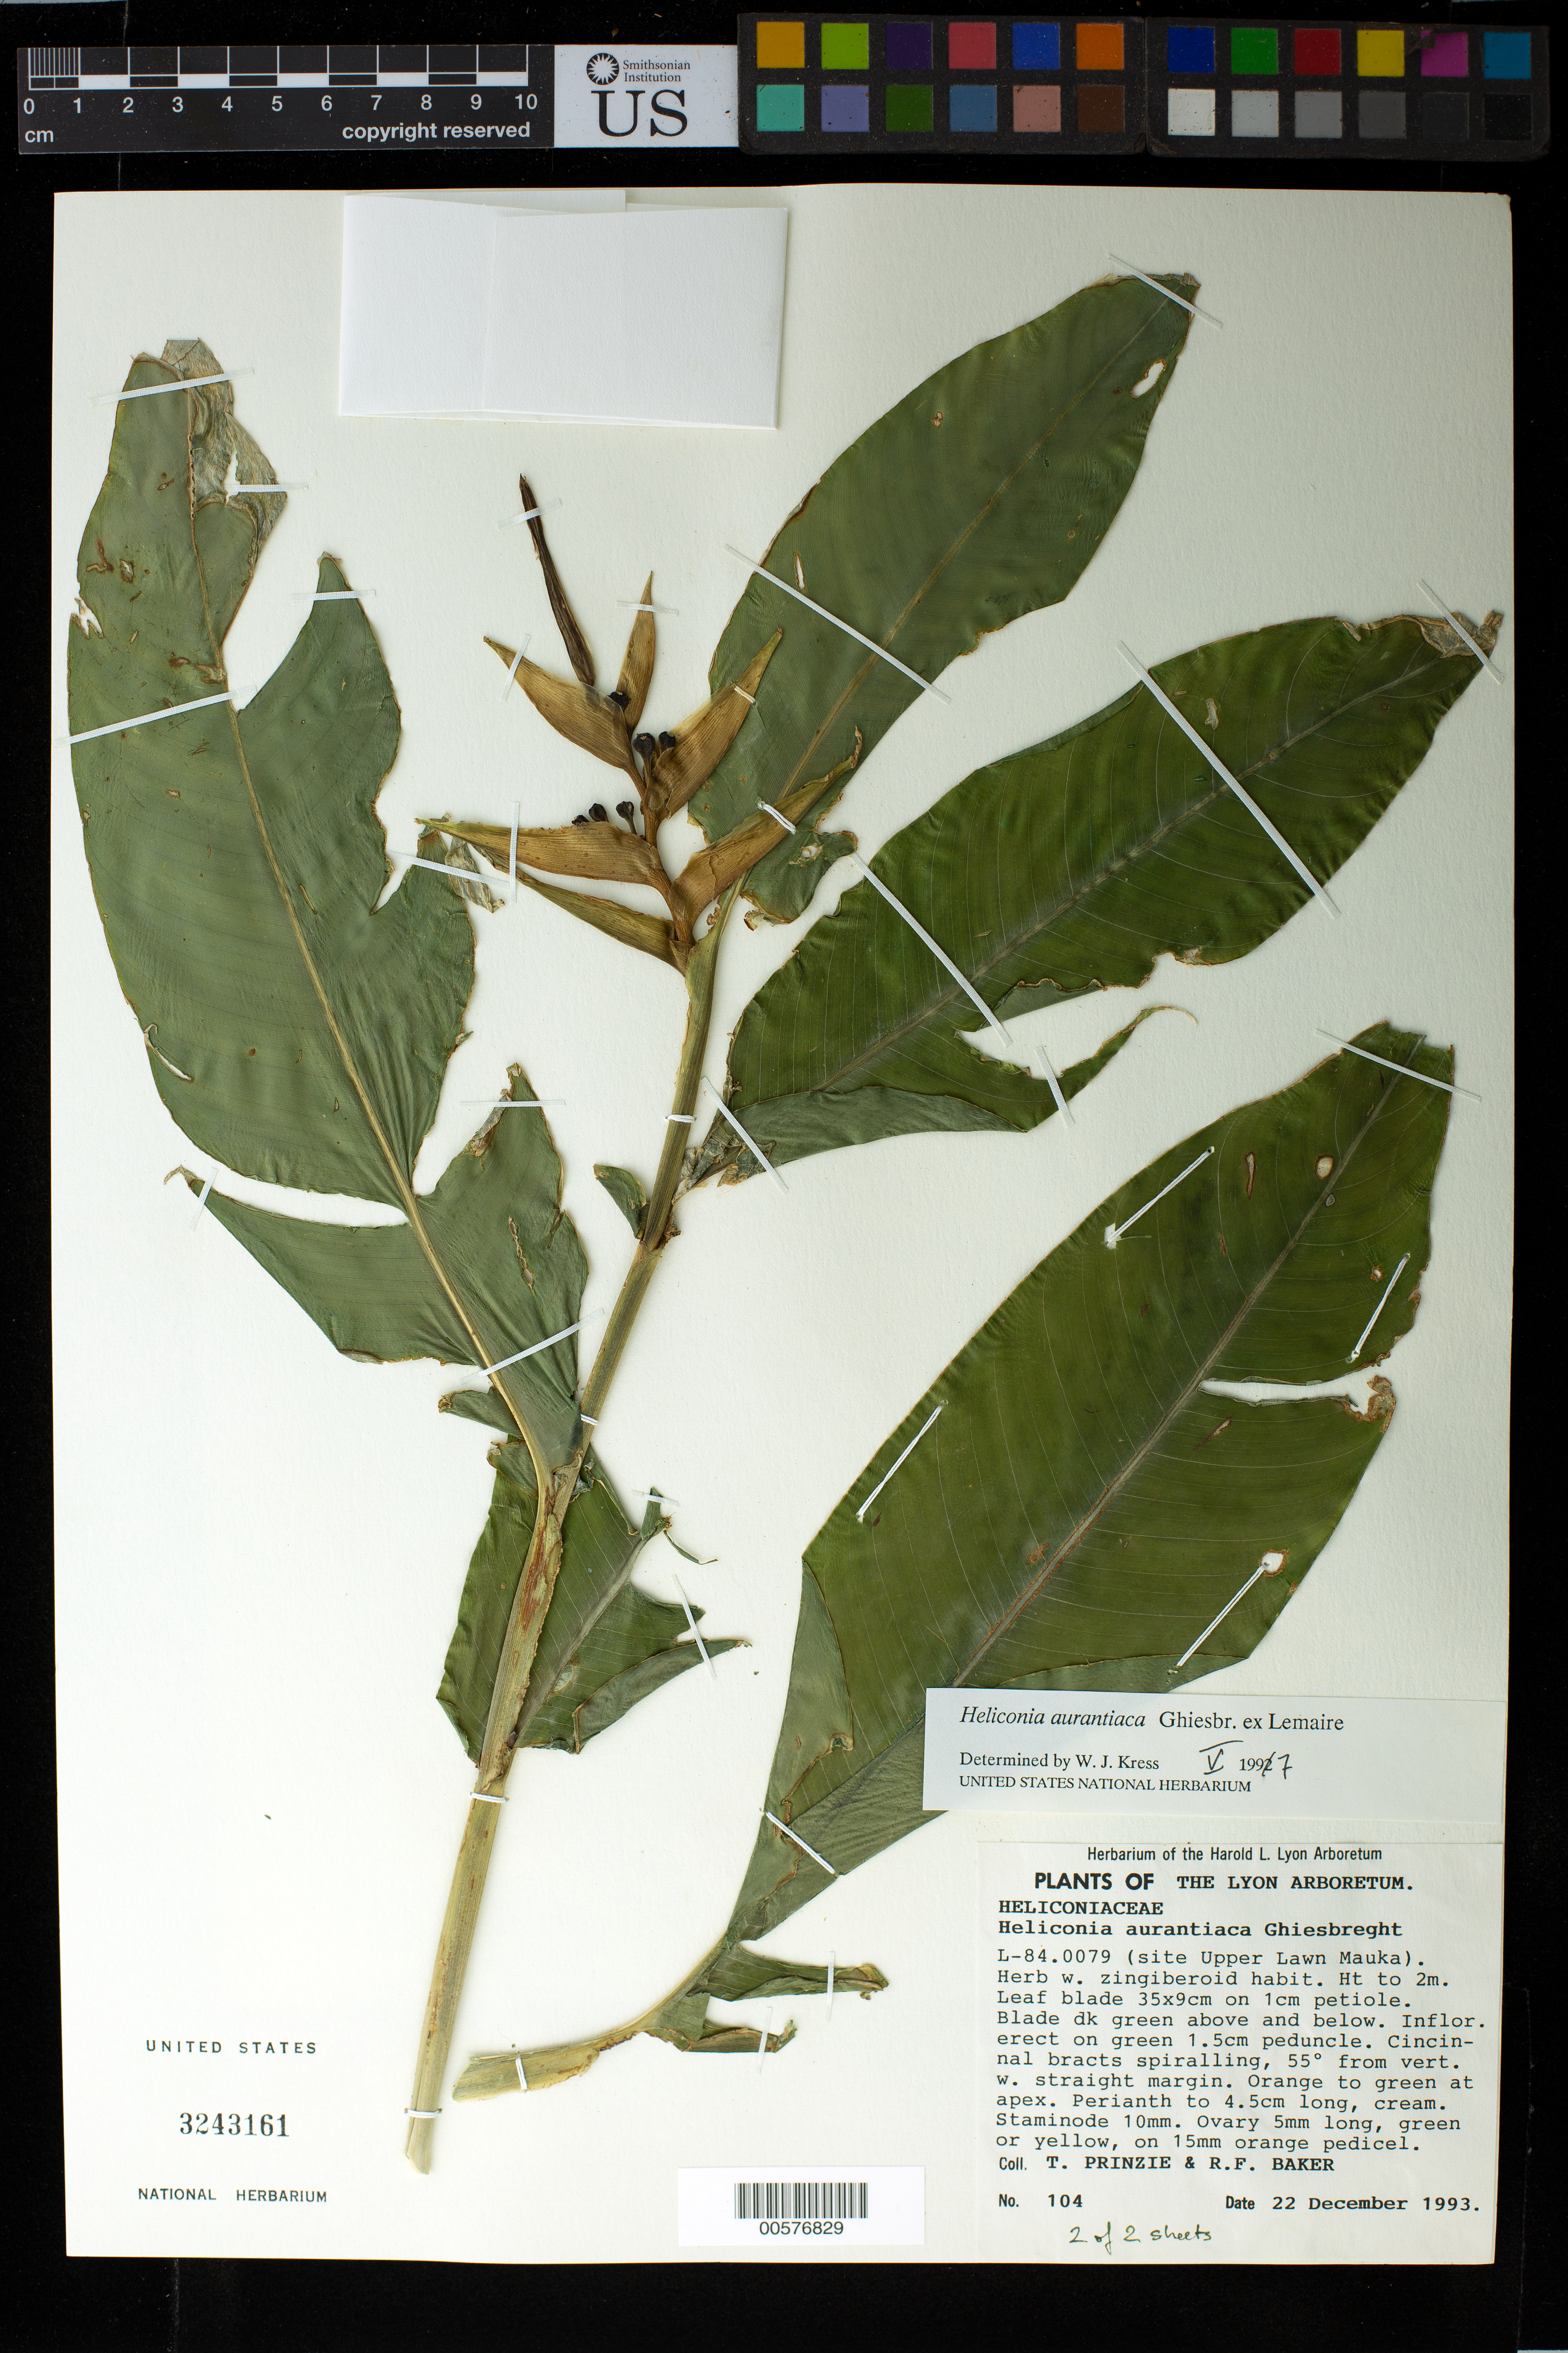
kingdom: Plantae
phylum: Tracheophyta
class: Liliopsida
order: Zingiberales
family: Heliconiaceae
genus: Heliconia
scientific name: Heliconia aurantiaca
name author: Ghiesbr. ex Lem.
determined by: Kress, W. J., (US), Smithsonian Institution - National Museum of Natural History (UNITED STATES)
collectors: T. Prinzie & R. F. Baker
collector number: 104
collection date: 1993-12-22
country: United States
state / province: Hawaii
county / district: Honolulu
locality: Lyon Arboretum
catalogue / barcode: US 3243161